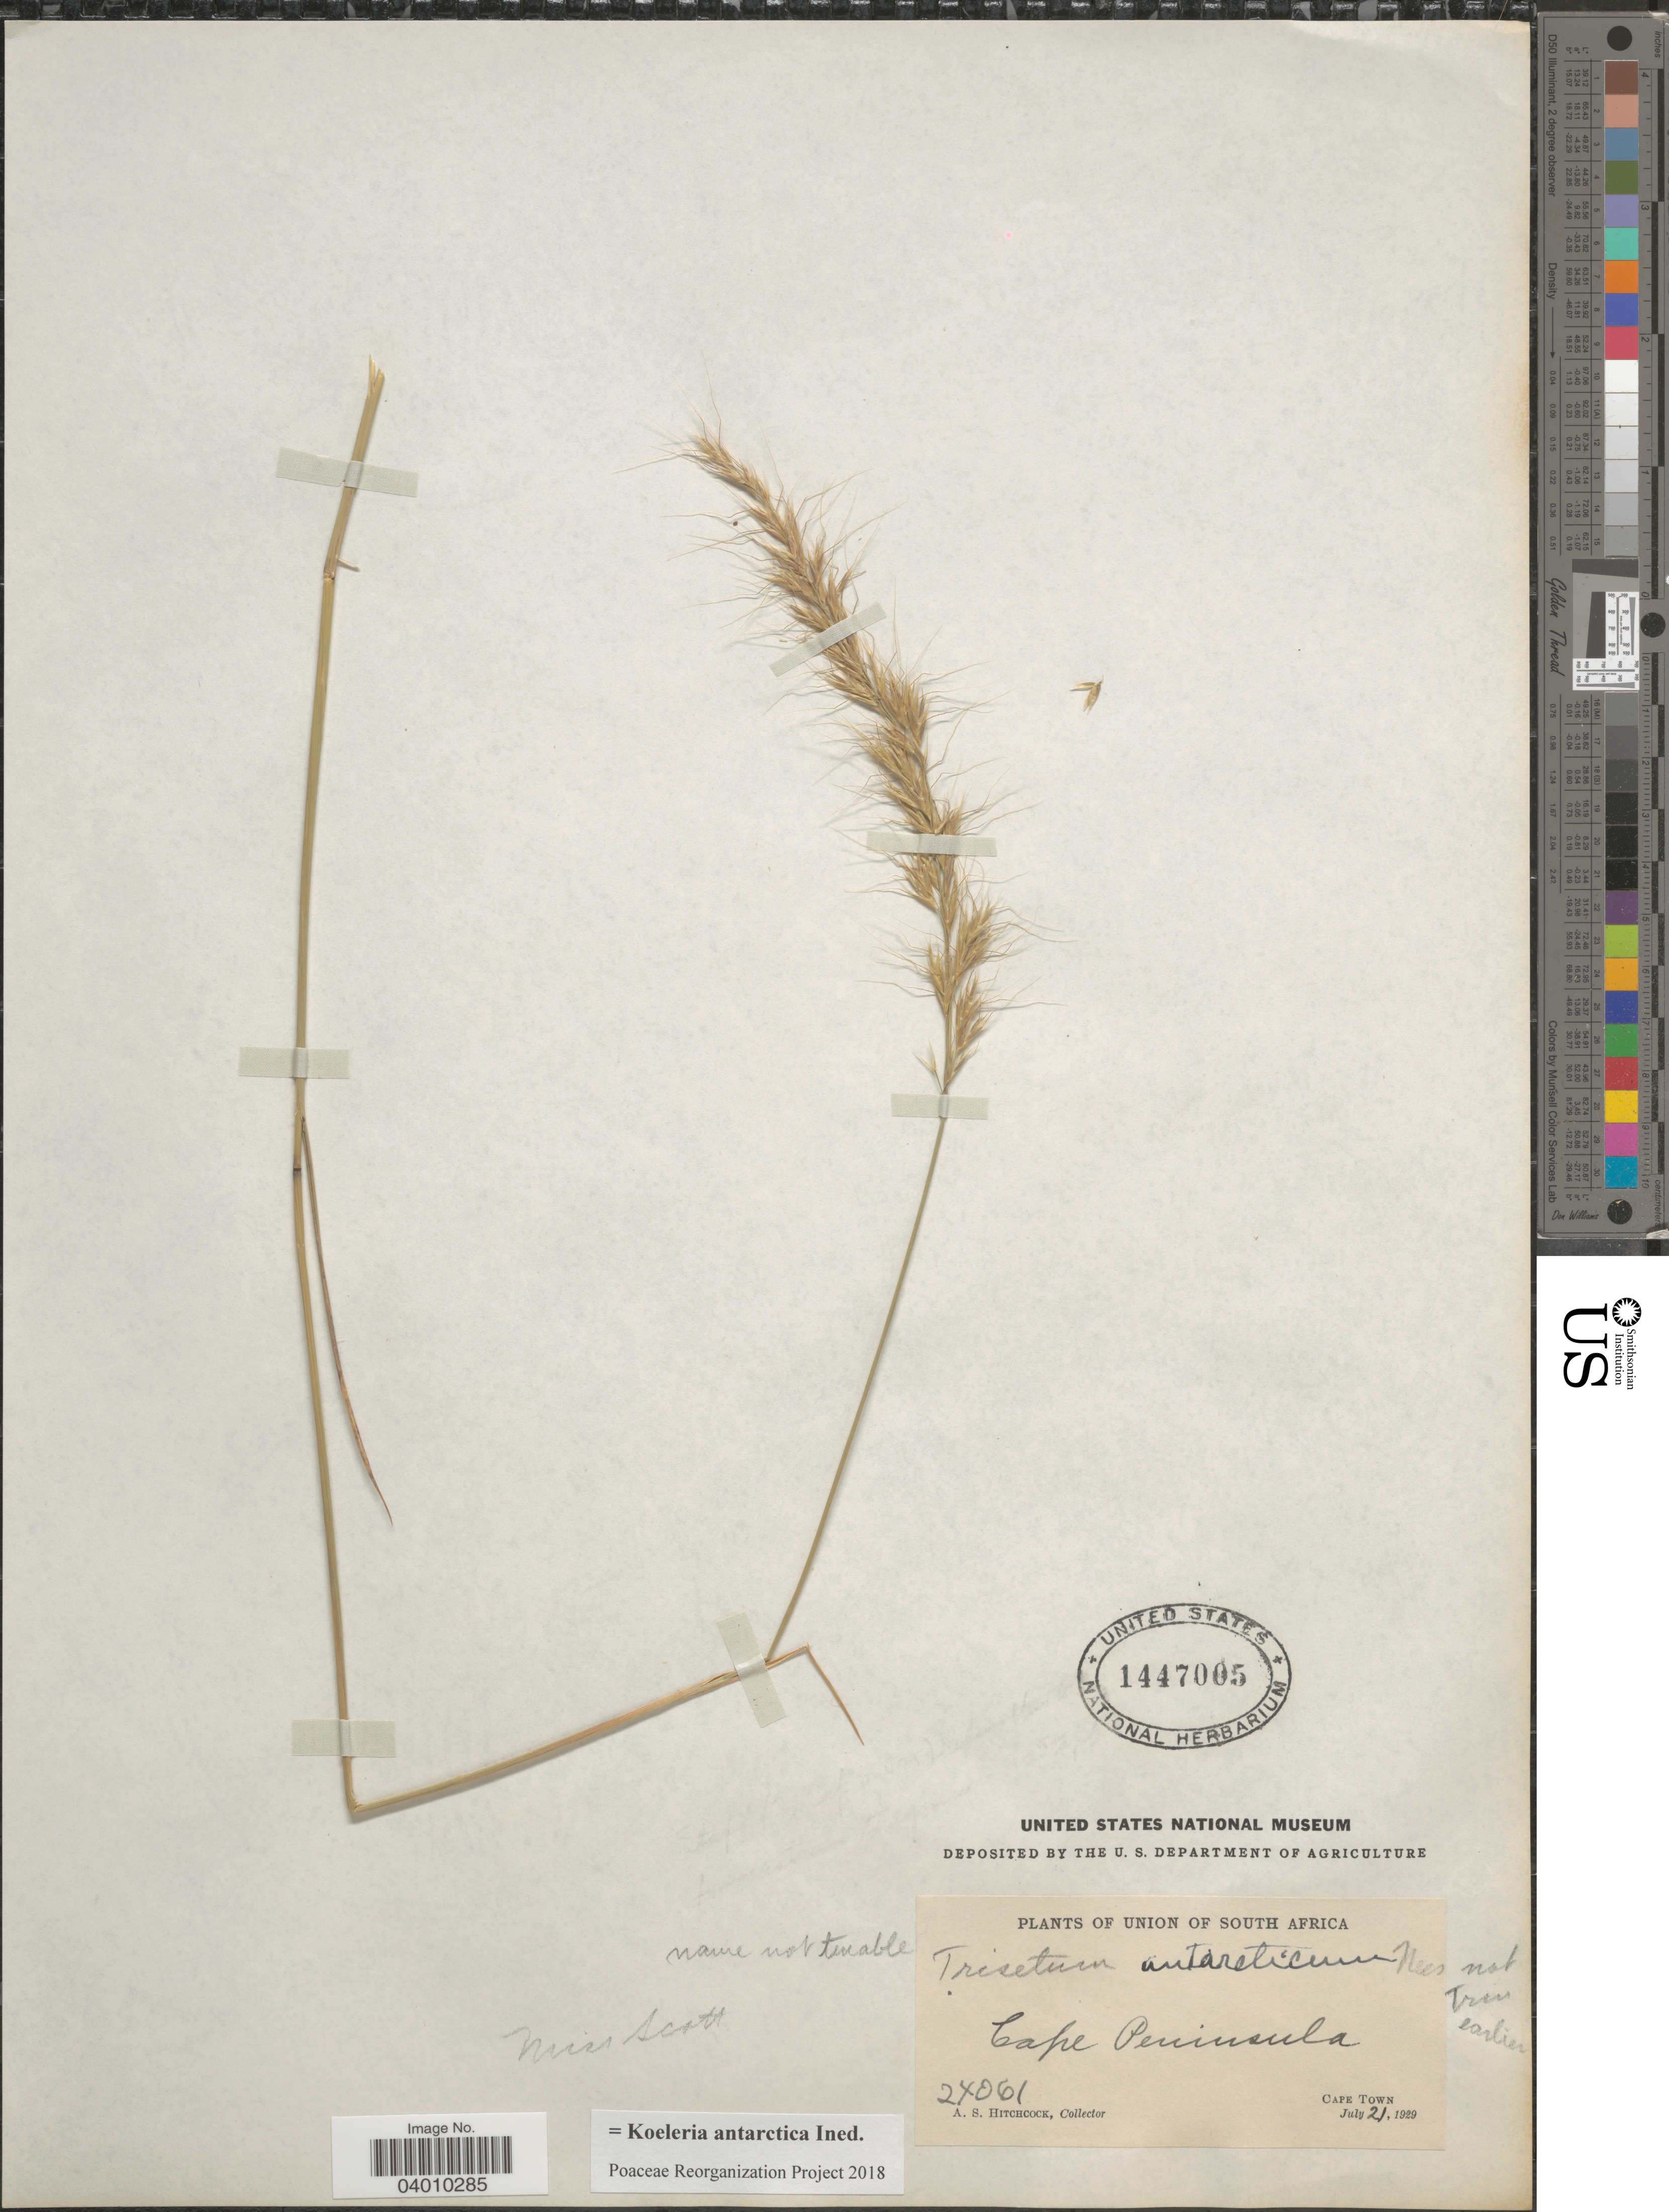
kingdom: Plantae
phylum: Tracheophyta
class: Liliopsida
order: Poales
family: Poaceae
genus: Koeleria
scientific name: Koeleria antarctica ined.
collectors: A. S. Hitchcock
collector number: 24061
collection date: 1929-07-21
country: South Africa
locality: Cape Peninsula. Cape Town.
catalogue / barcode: US 1447005